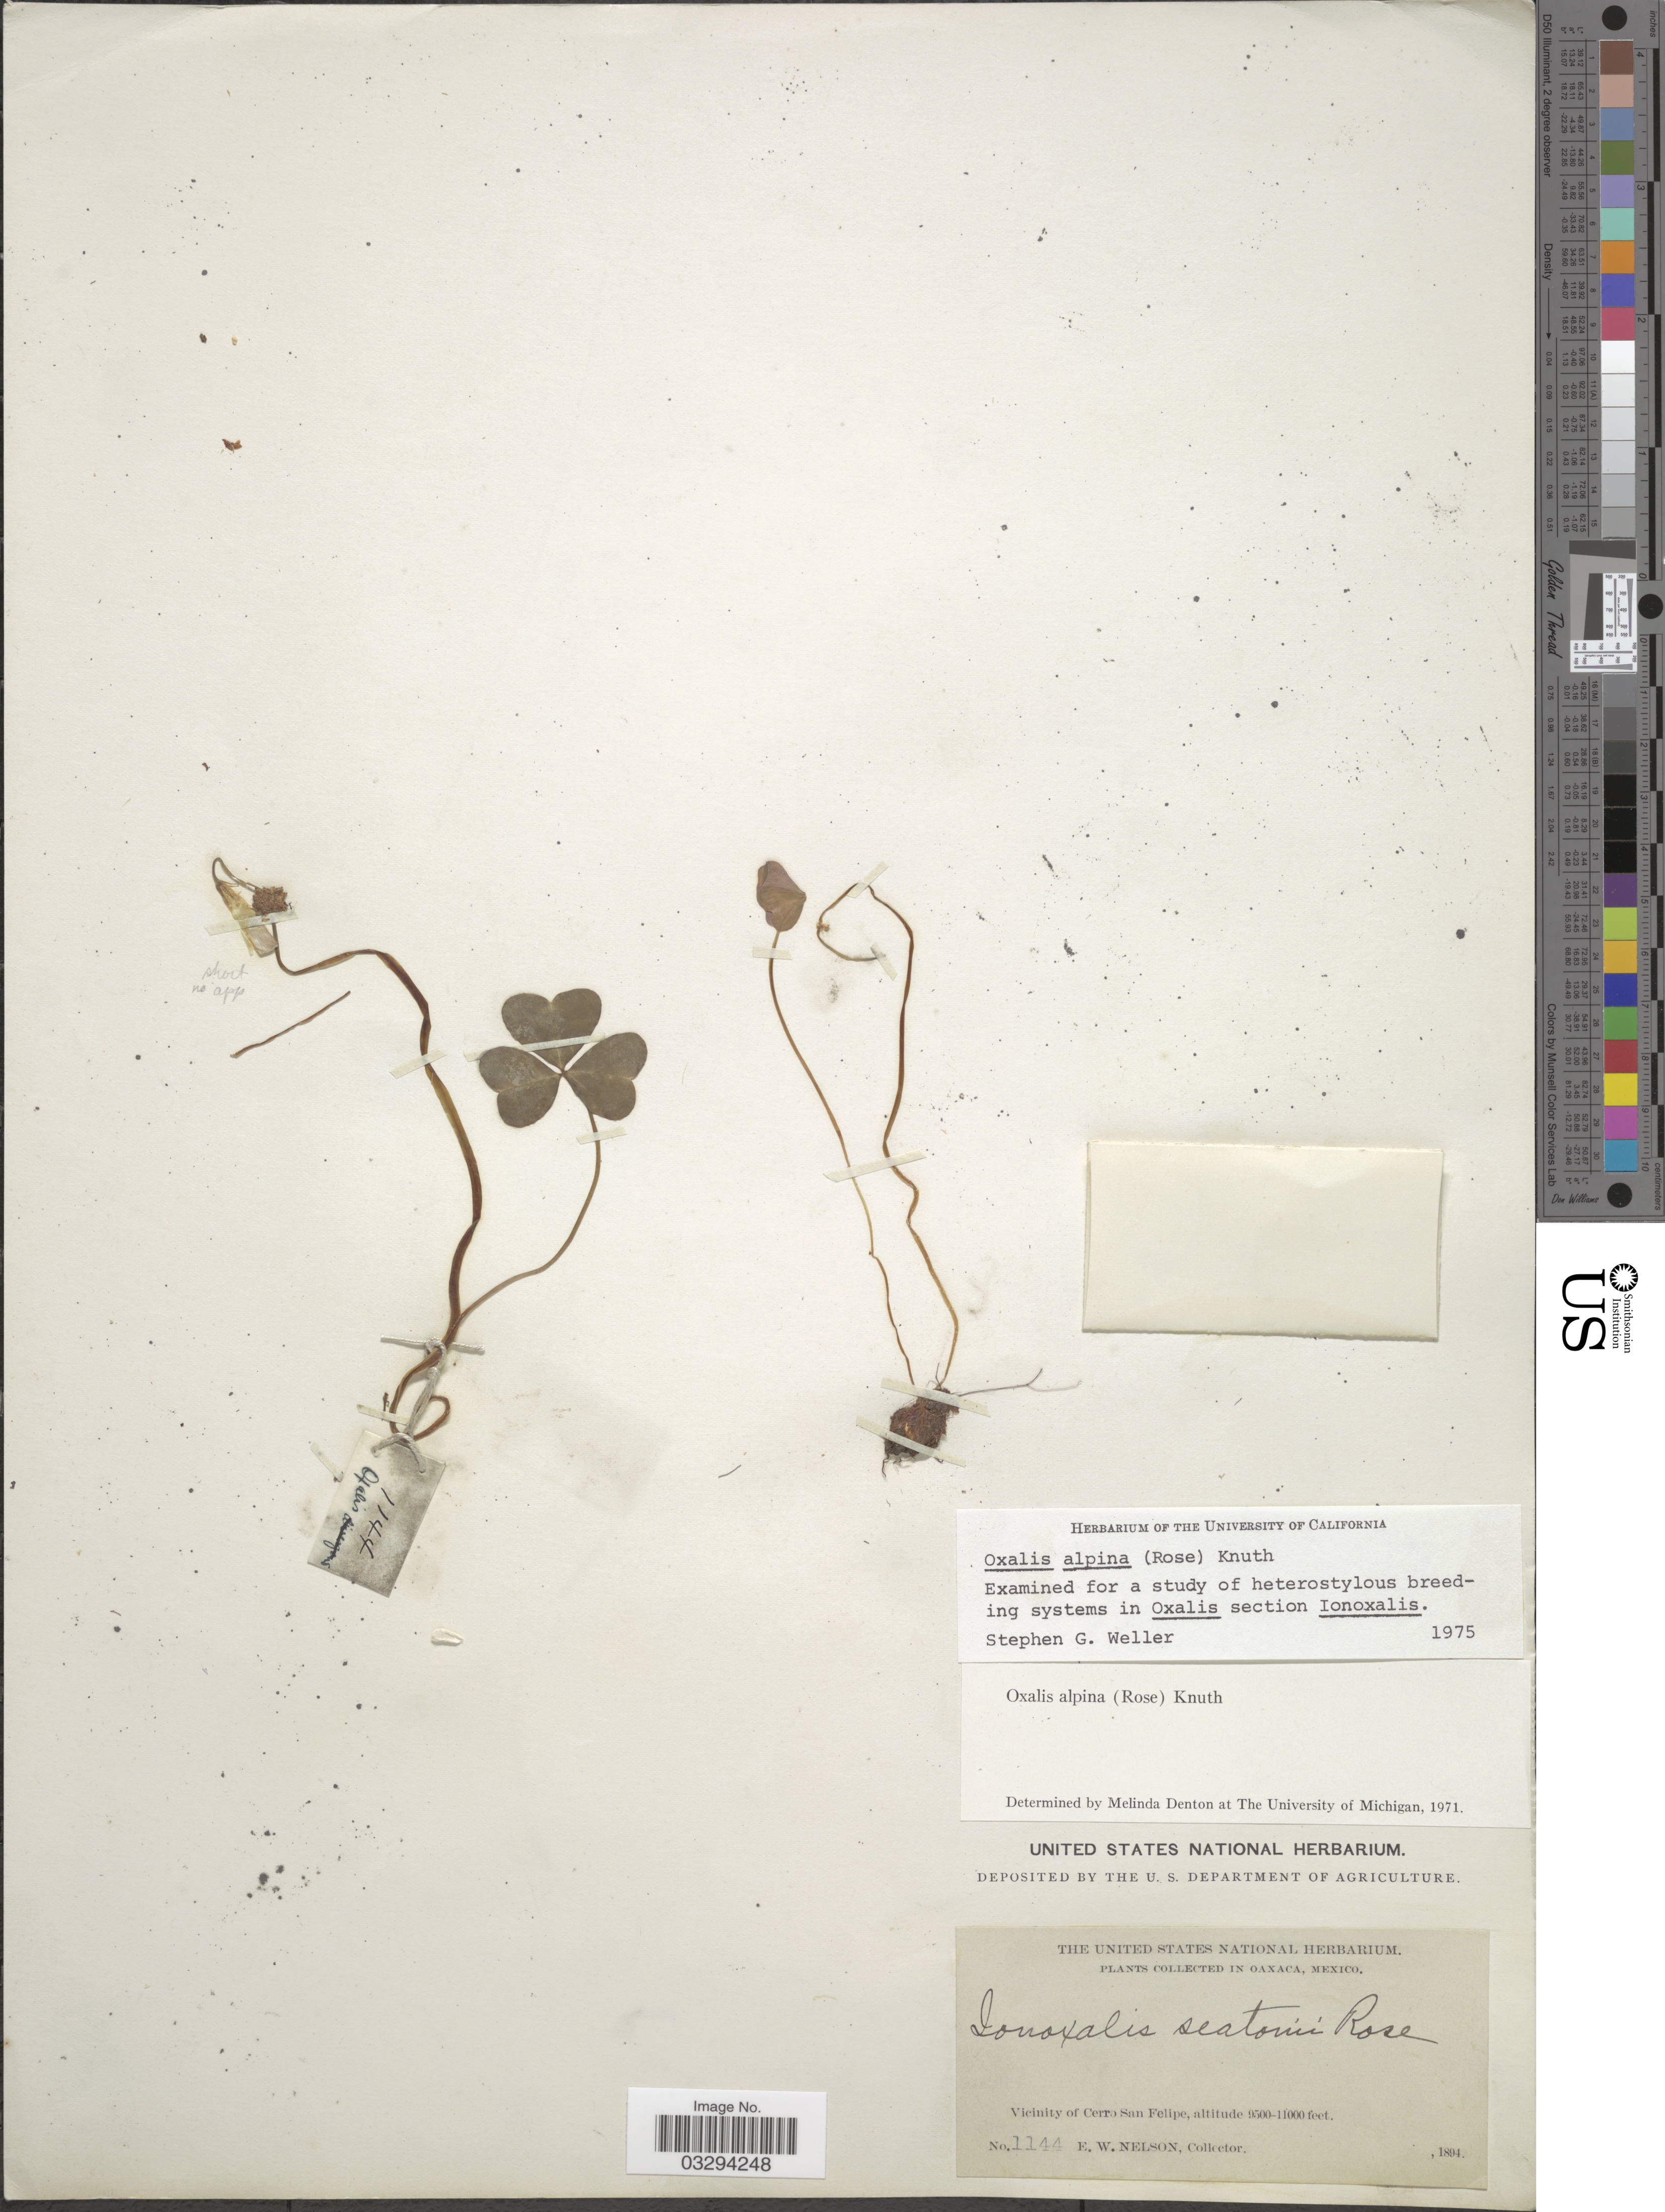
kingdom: Plantae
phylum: Tracheophyta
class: Magnoliopsida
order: Oxalidales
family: Oxalidaceae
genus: Oxalis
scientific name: Oxalis alpina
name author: (Rose) R. Knuth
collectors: E. W. Nelson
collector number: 1144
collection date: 1894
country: Mexico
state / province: Oaxaca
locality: Vicinity of Cerro San Felipe.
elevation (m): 2896